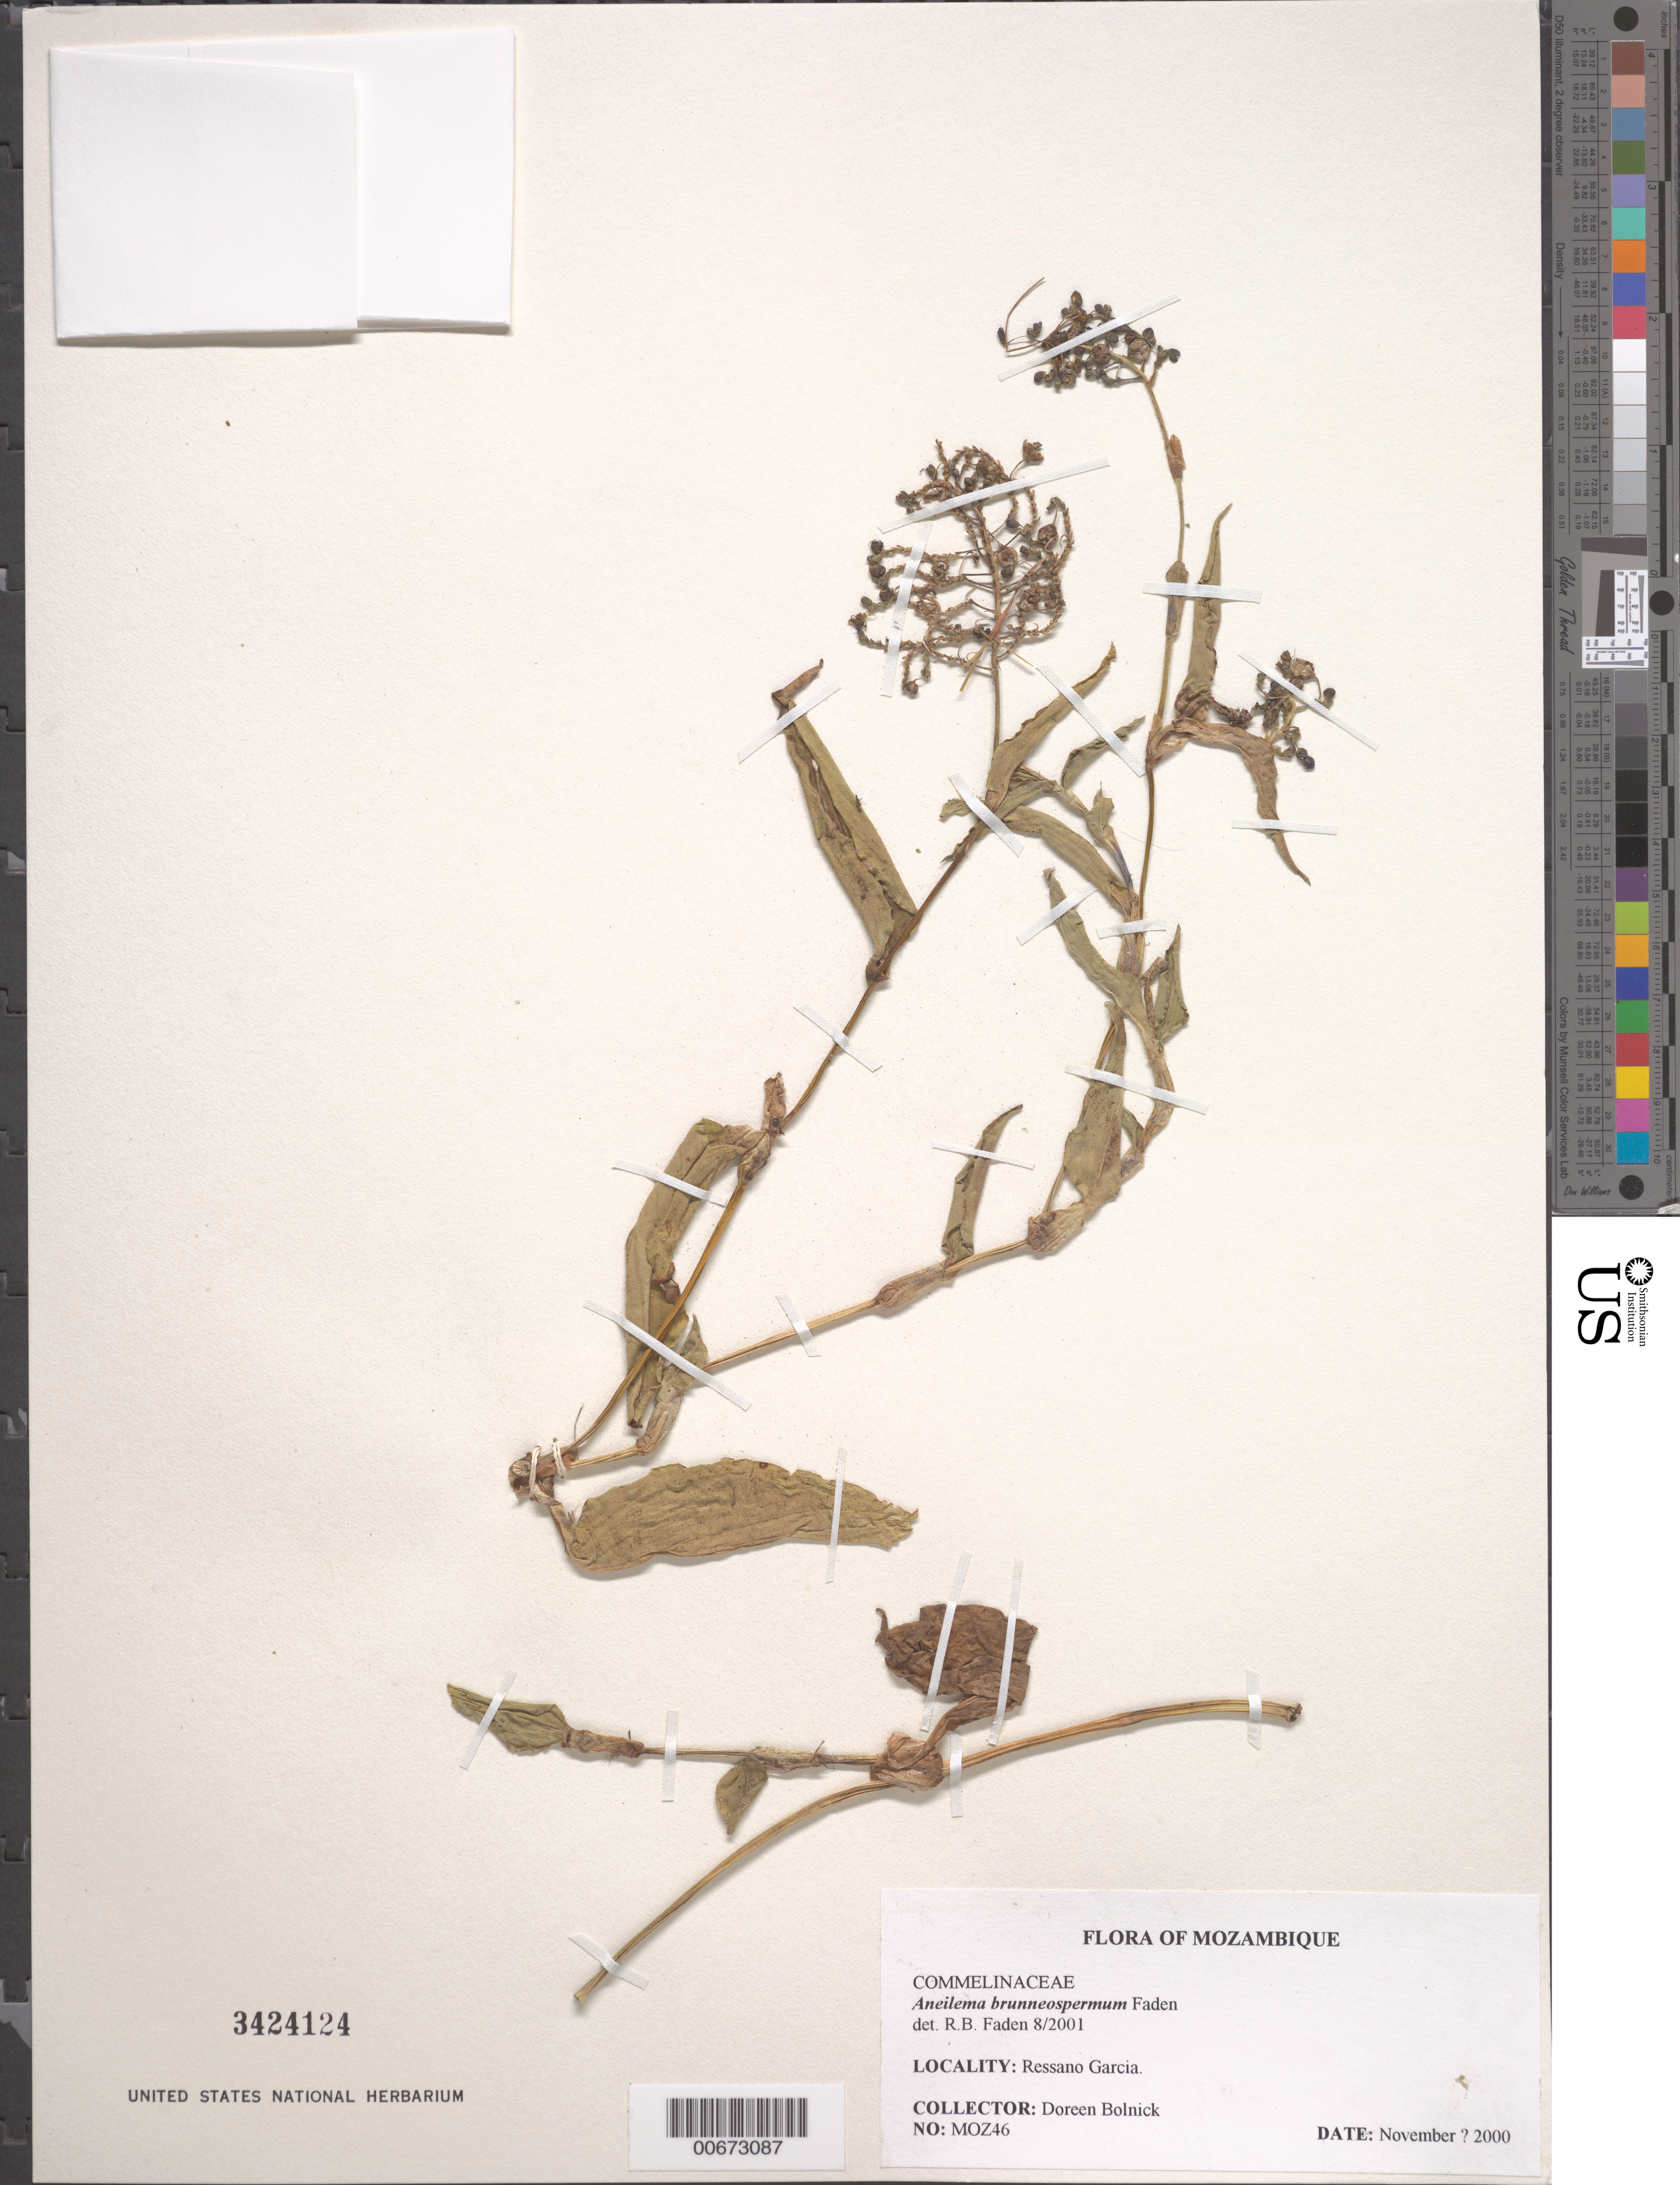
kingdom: Plantae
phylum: Tracheophyta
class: Liliopsida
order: Commelinales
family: Commelinaceae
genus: Aneilema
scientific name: Aneilema brunneospermum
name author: Faden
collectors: D. Bolnick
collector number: MOZ46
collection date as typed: Nov 2000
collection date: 2000-11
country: Mozambique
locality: Ressano Garcia.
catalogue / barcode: US 3424124